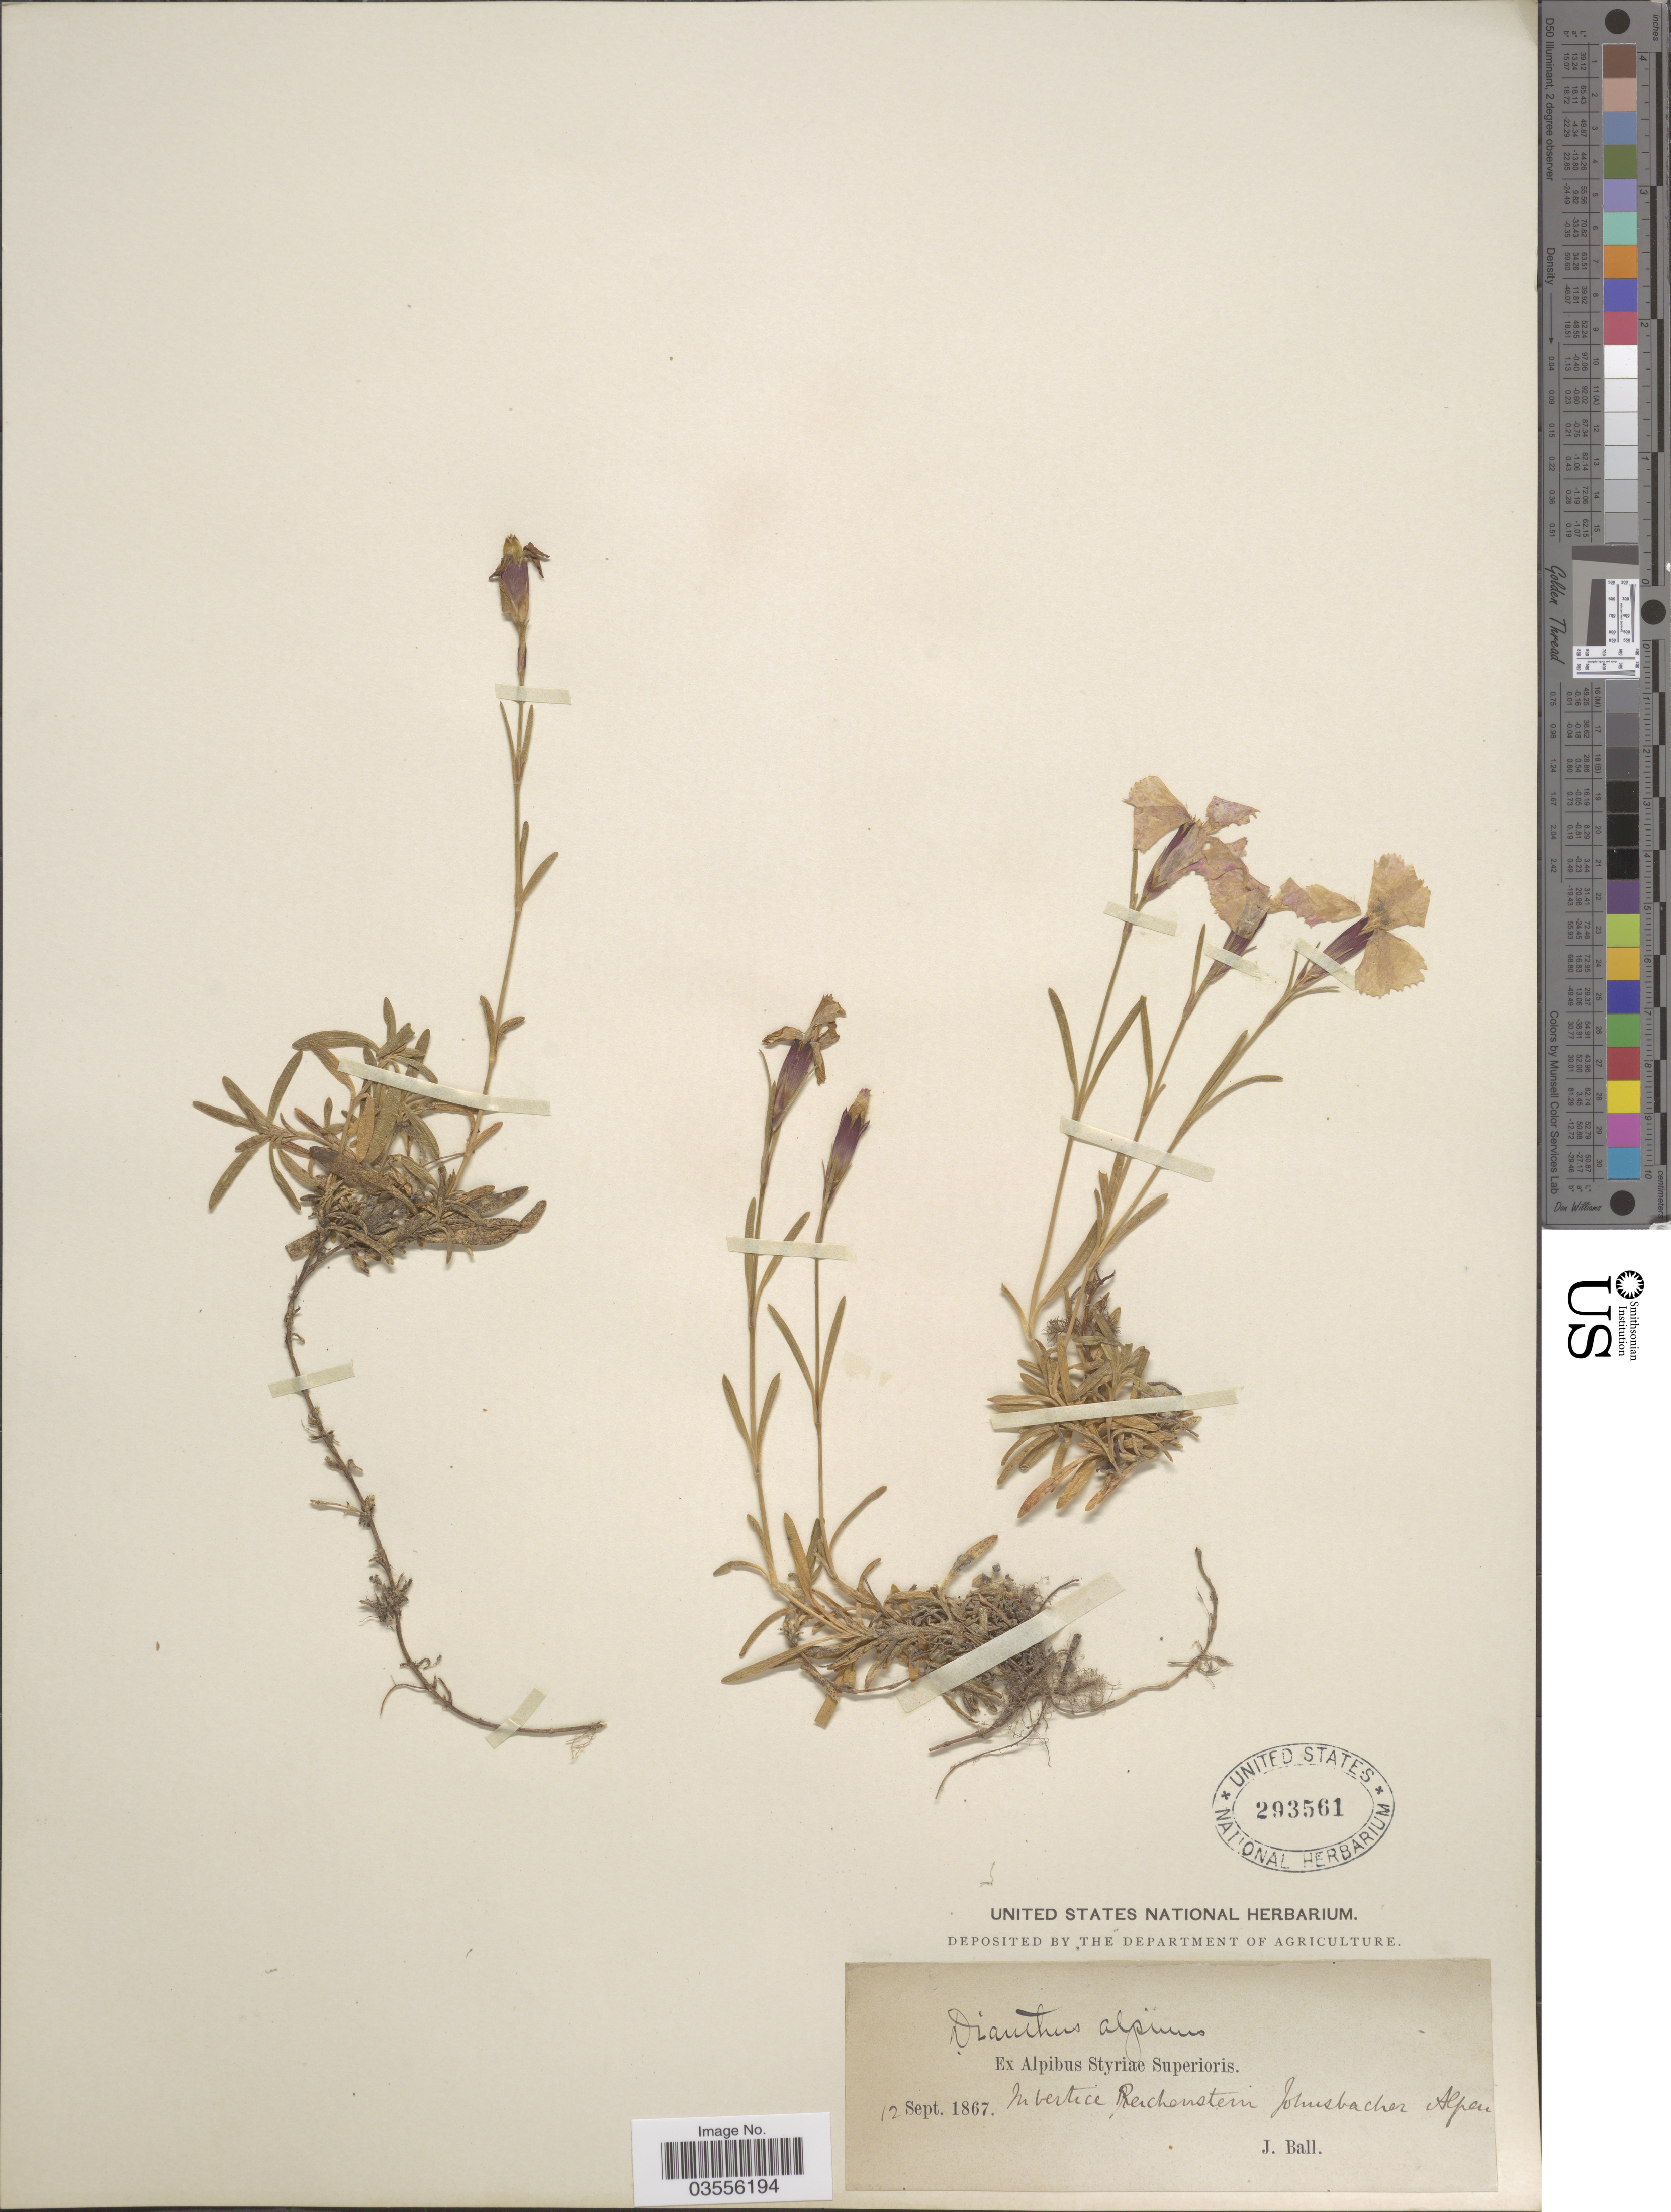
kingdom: Plantae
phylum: Tracheophyta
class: Magnoliopsida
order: Caryophyllales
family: Caryophyllaceae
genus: Dianthus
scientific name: Dianthus alpinus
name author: L.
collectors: J. Ball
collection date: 1867-09-12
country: Austria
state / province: Steiermark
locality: Ex Alpibus Styriae Superioris. In vertice Reichenstein Johnsbacker Alpen.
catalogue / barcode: US 293561